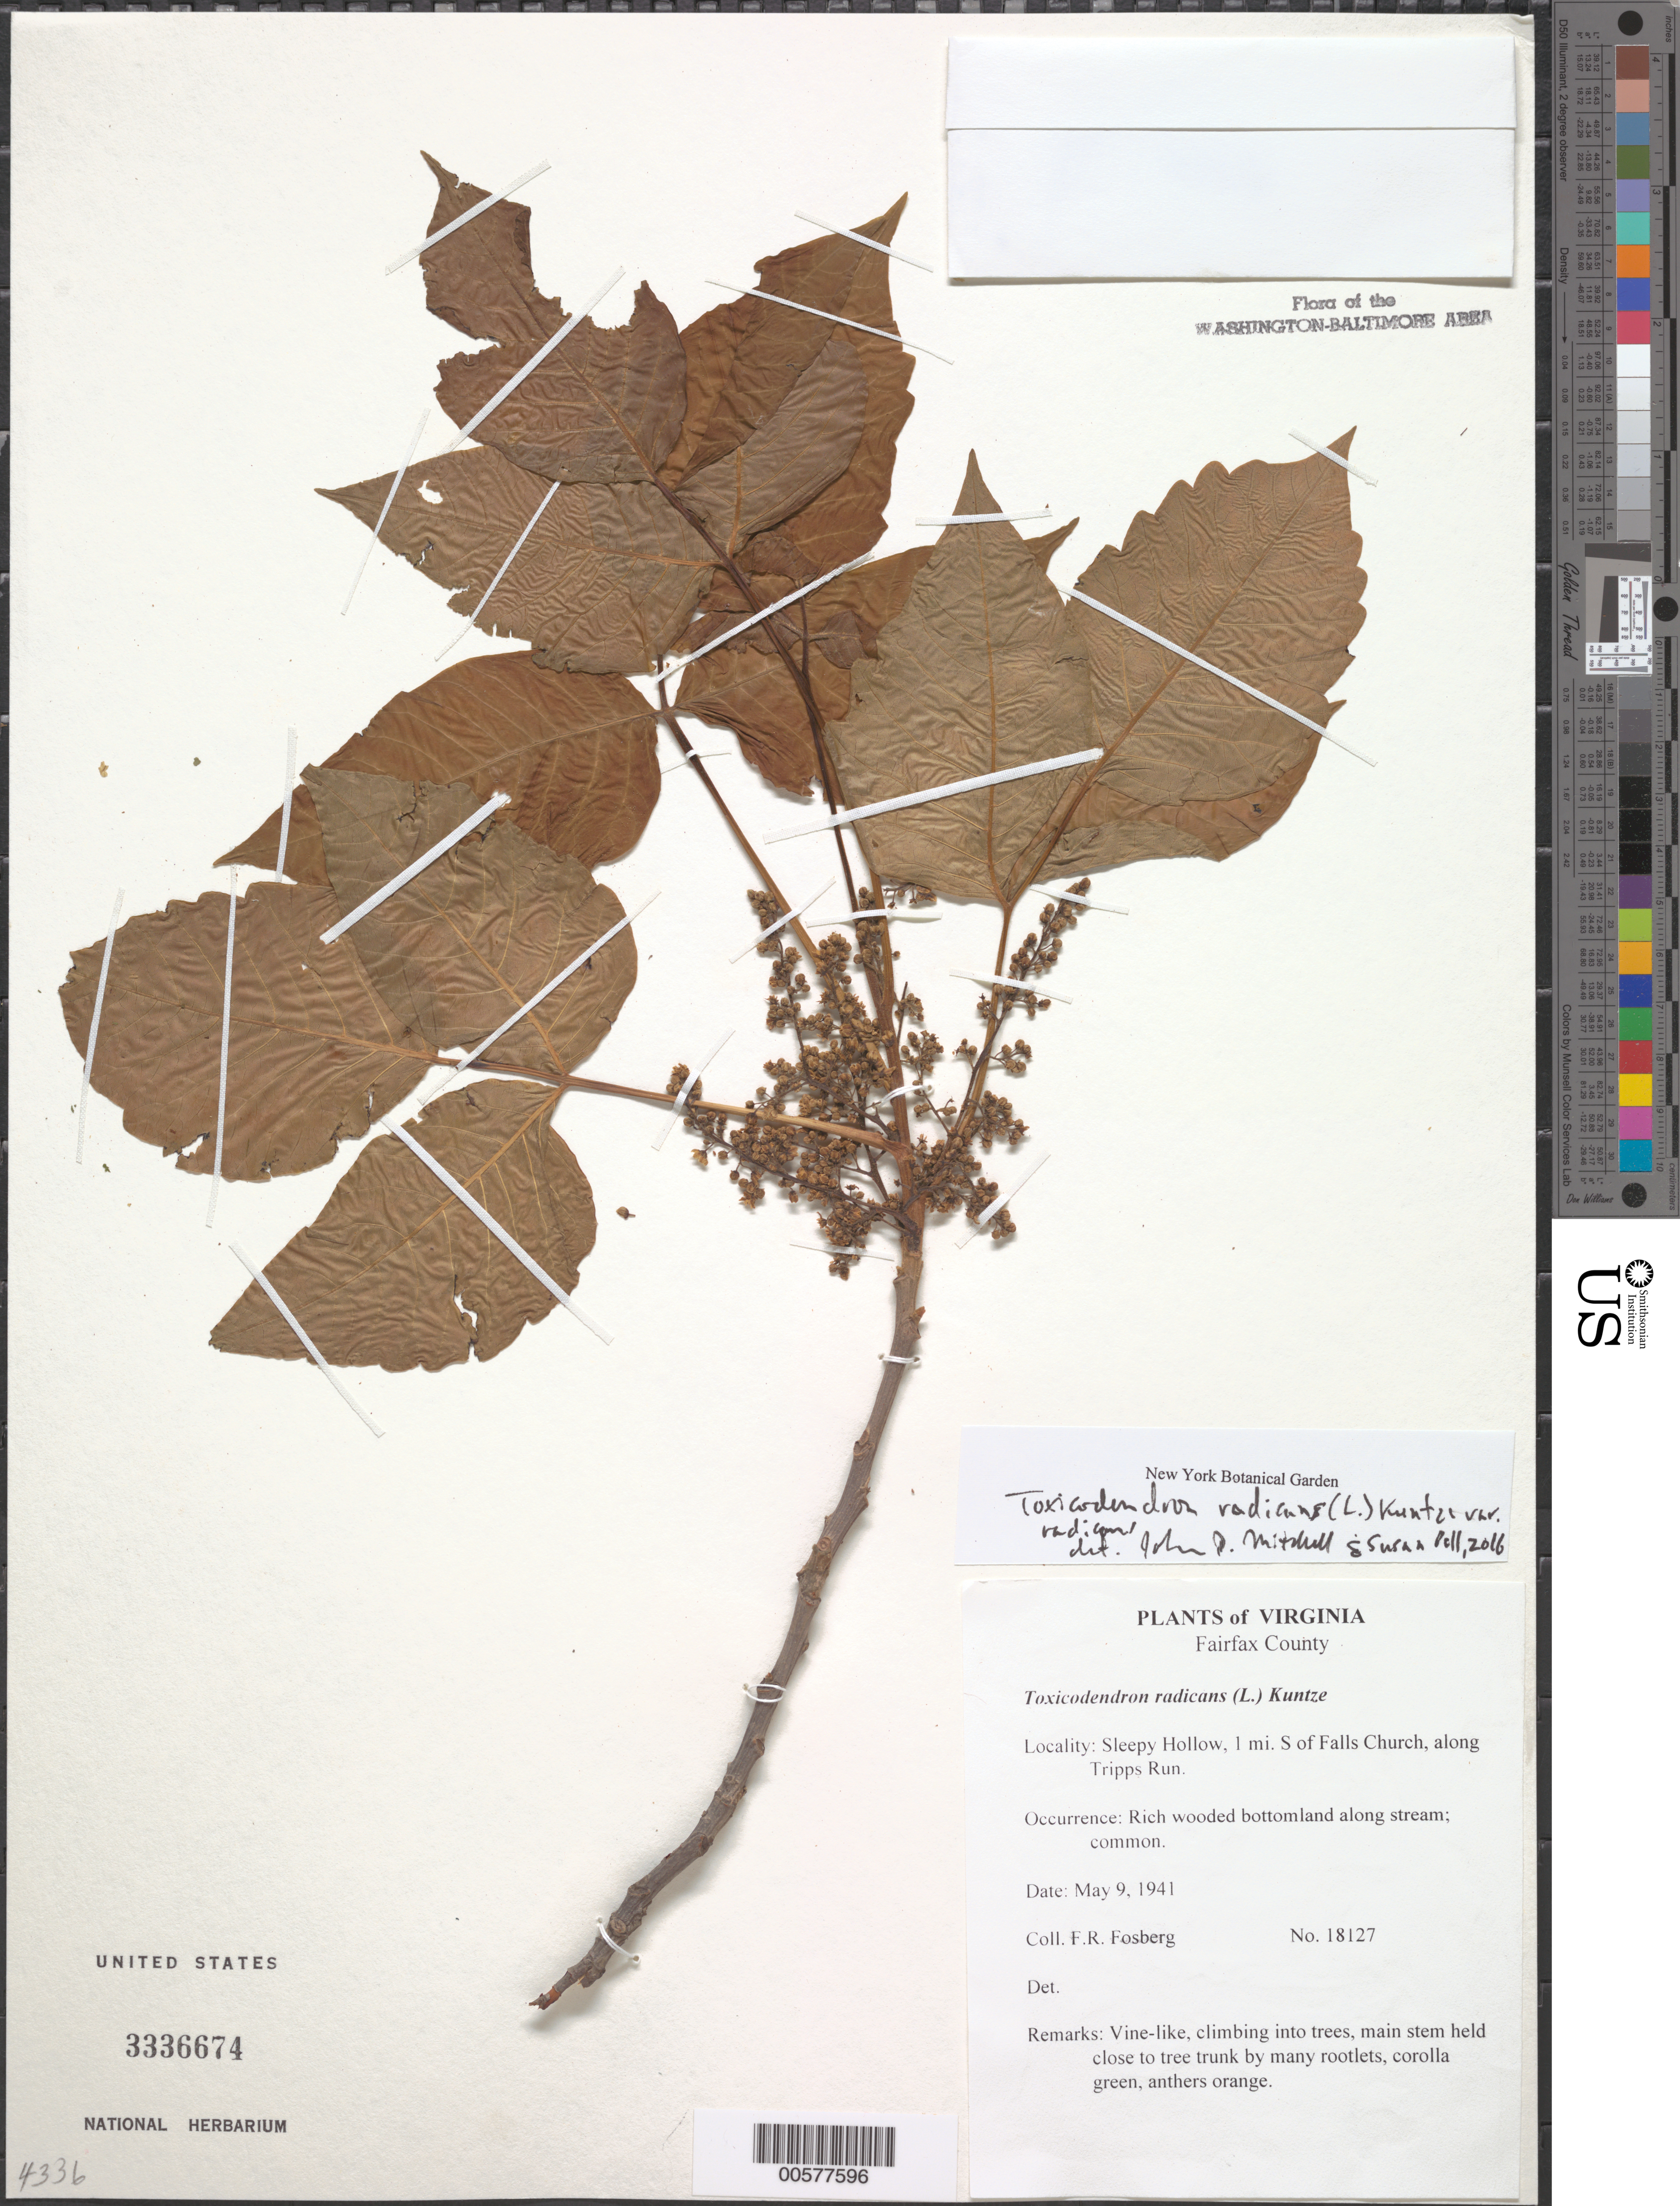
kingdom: Plantae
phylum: Tracheophyta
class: Magnoliopsida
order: Sapindales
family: Anacardiaceae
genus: Toxicodendron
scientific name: Toxicodendron radicans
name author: (L.) Kuntze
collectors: F. R. Fosberg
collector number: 18127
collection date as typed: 09 May 1941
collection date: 1941-05-09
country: United States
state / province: Virginia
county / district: Fairfax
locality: Sleepy Hollow, 1 mi. S of Falls Church, along Tripps Run.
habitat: Rich wooded bottomland along stream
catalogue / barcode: US 3336674